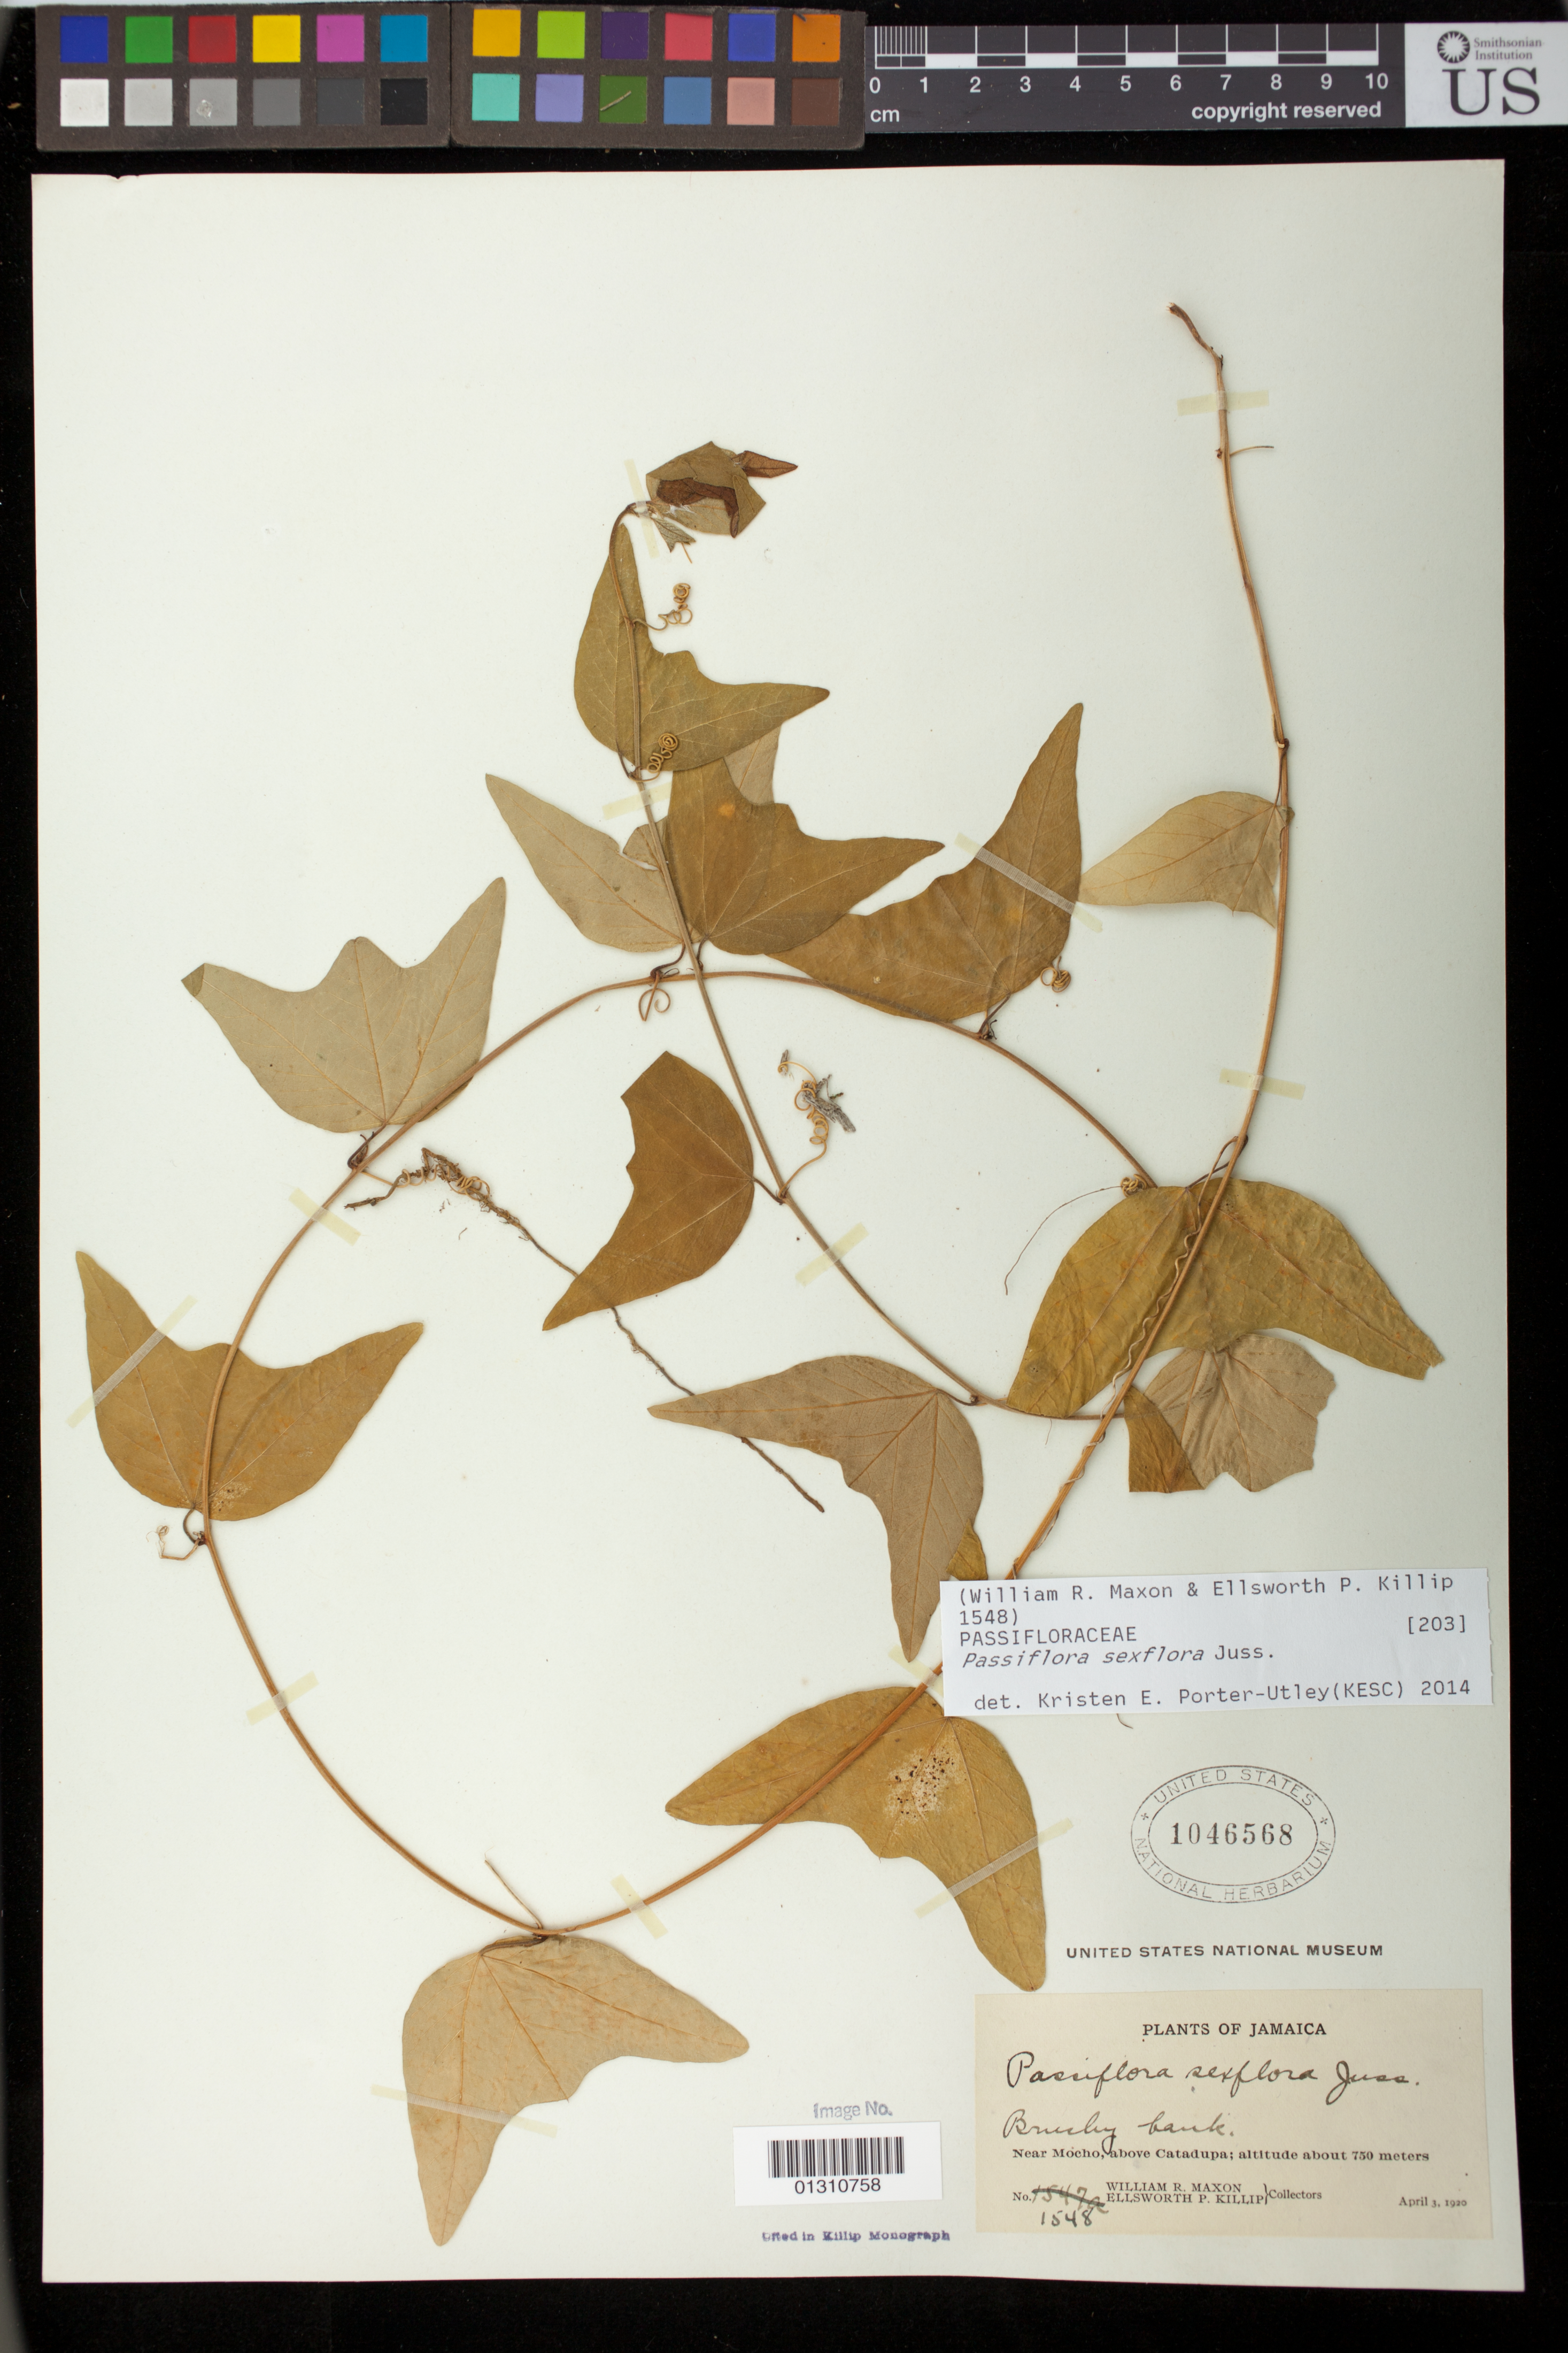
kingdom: Plantae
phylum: Tracheophyta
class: Magnoliopsida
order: Malpighiales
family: Passifloraceae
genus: Passiflora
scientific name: Passiflora sexflora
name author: Juss.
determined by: Porter-Utley, Kristen E.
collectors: W. R. Maxon & E. P. Killip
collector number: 1548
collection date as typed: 03 Apr 1920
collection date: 1920-04-03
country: Jamaica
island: Jamaica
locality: Near Mocho, above Catadupa.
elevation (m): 750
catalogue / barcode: US 1046568